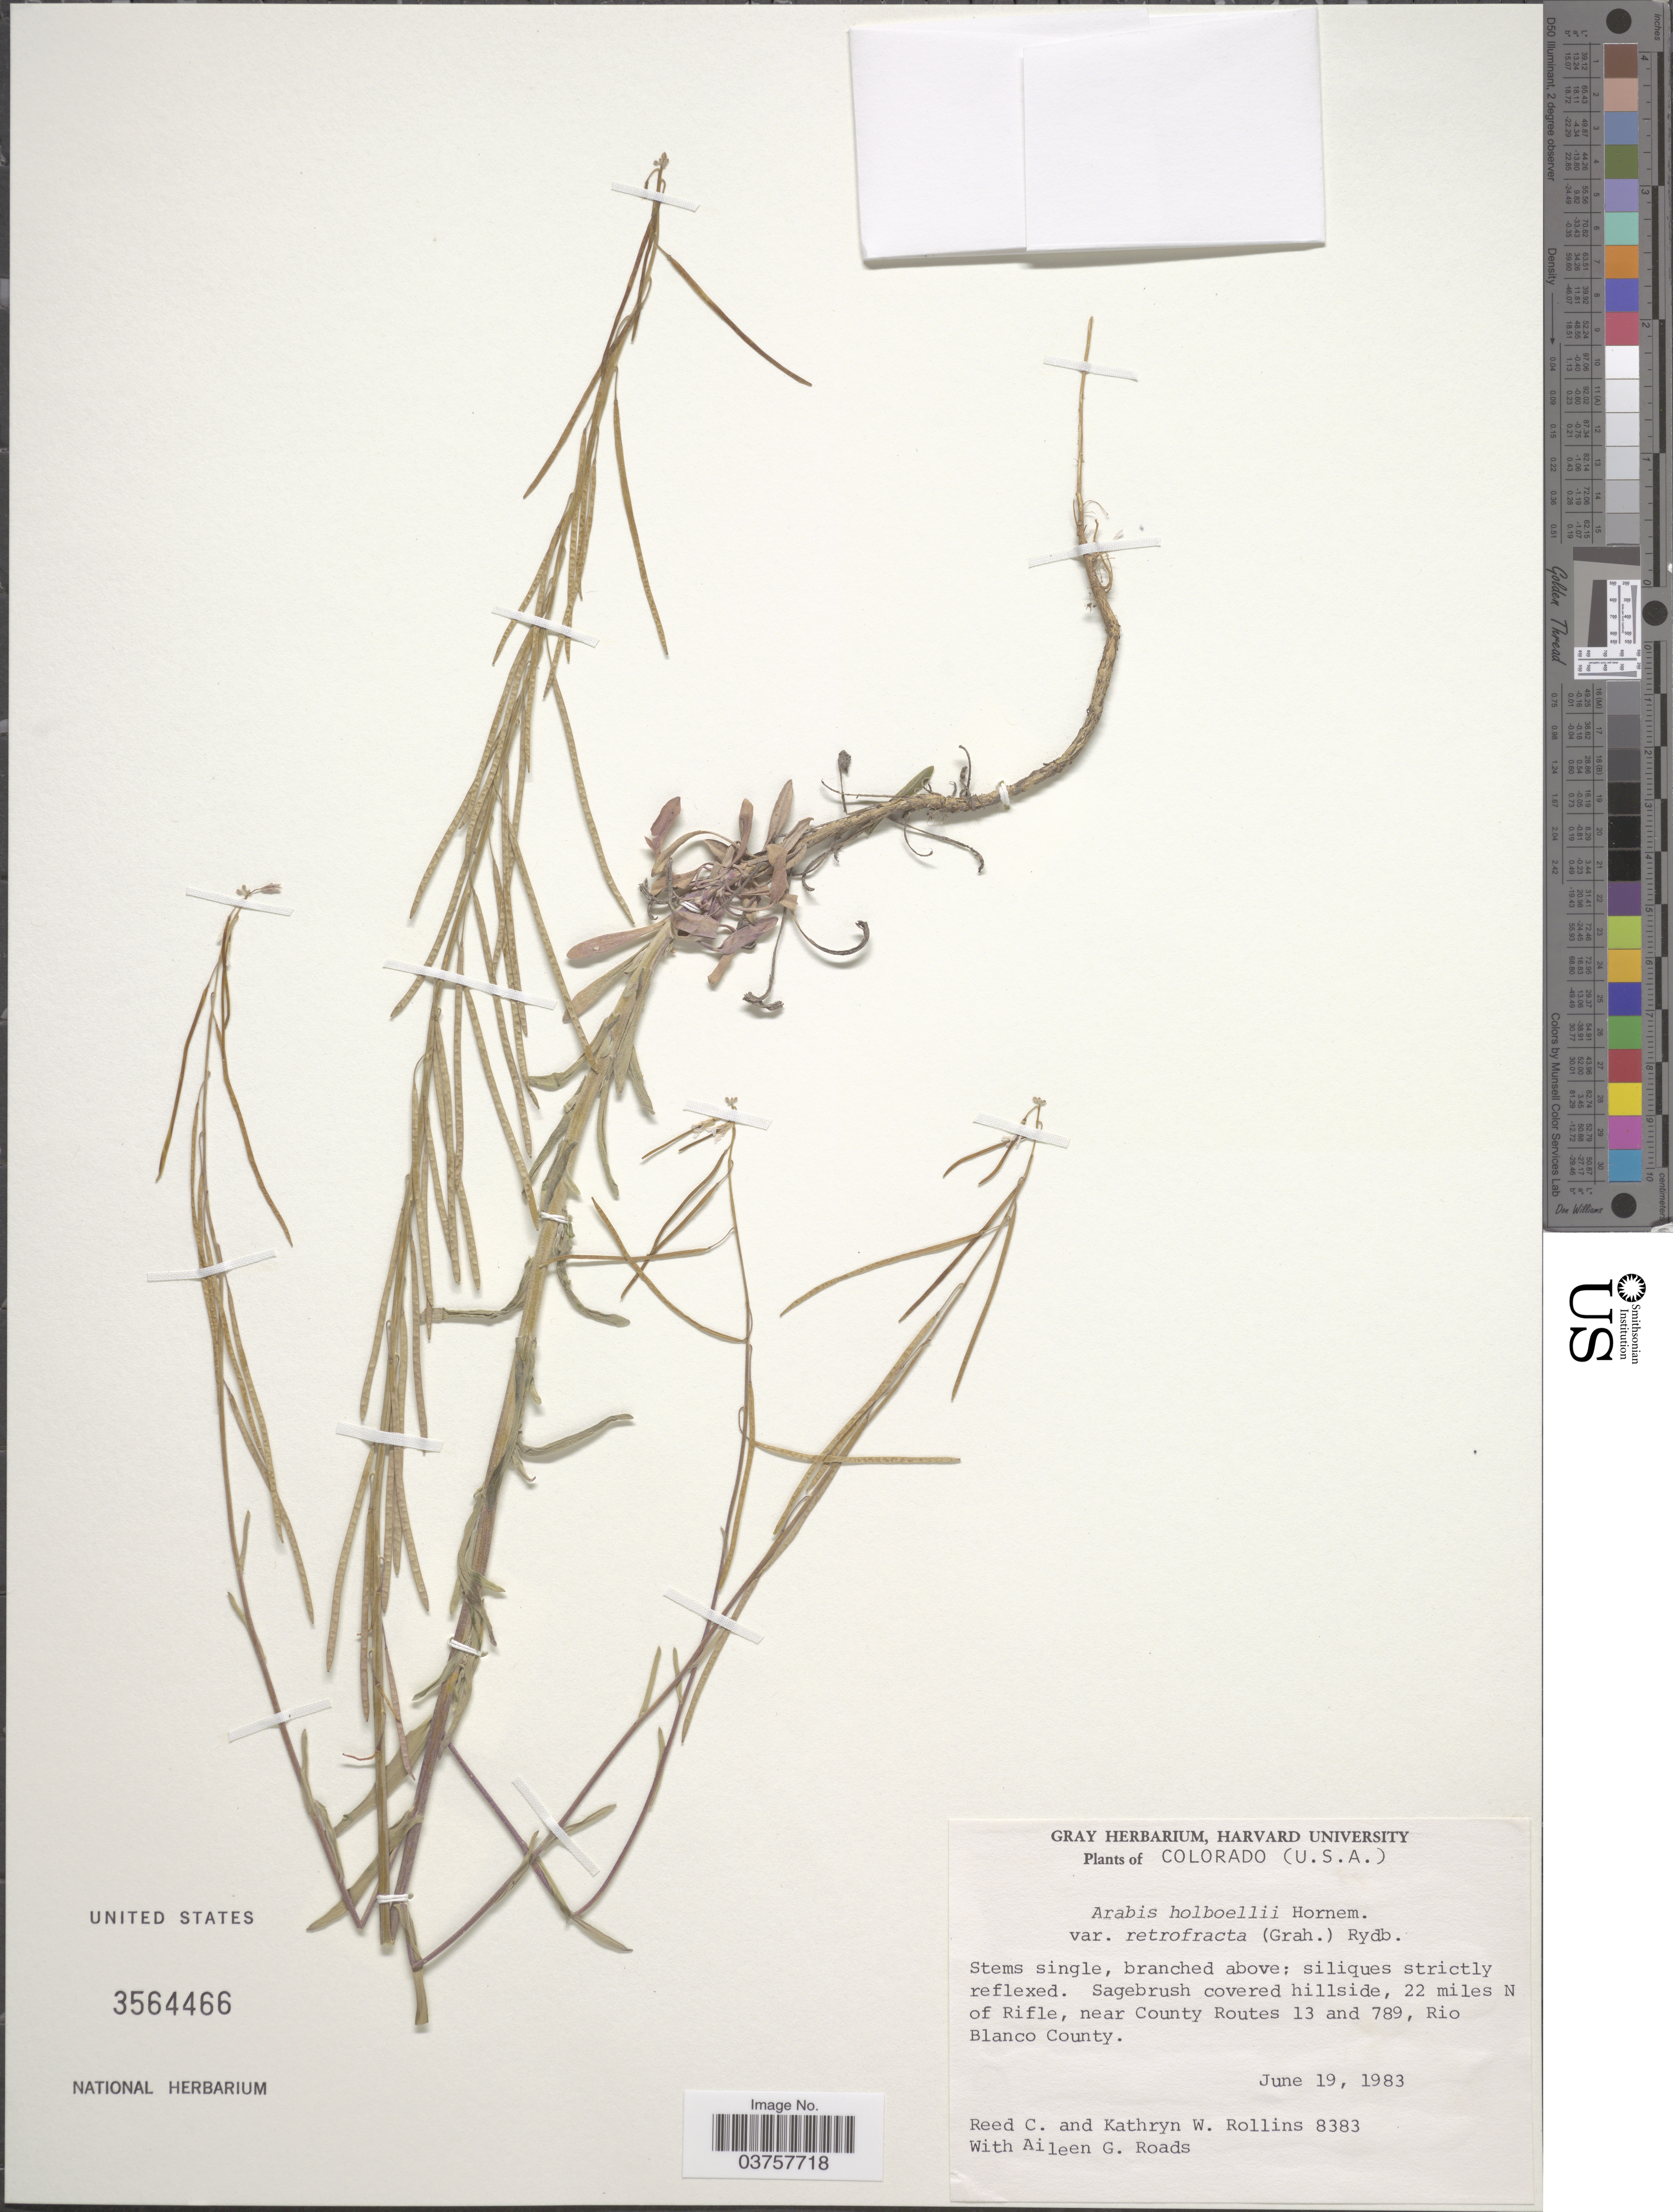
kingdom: Plantae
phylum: Tracheophyta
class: Magnoliopsida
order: Brassicales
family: Brassicaceae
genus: Arabis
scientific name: Arabis holboellii var. retrofracta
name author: Rydb.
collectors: R. C. Rollins, K. W. Rollins & A. Roads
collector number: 8383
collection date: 1983-06-19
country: United States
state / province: Colorado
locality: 22 miles N of Rifle, near County Routes 13 and 789, Rio Blanco County.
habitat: sagebrush covered hillside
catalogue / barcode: US 3564466